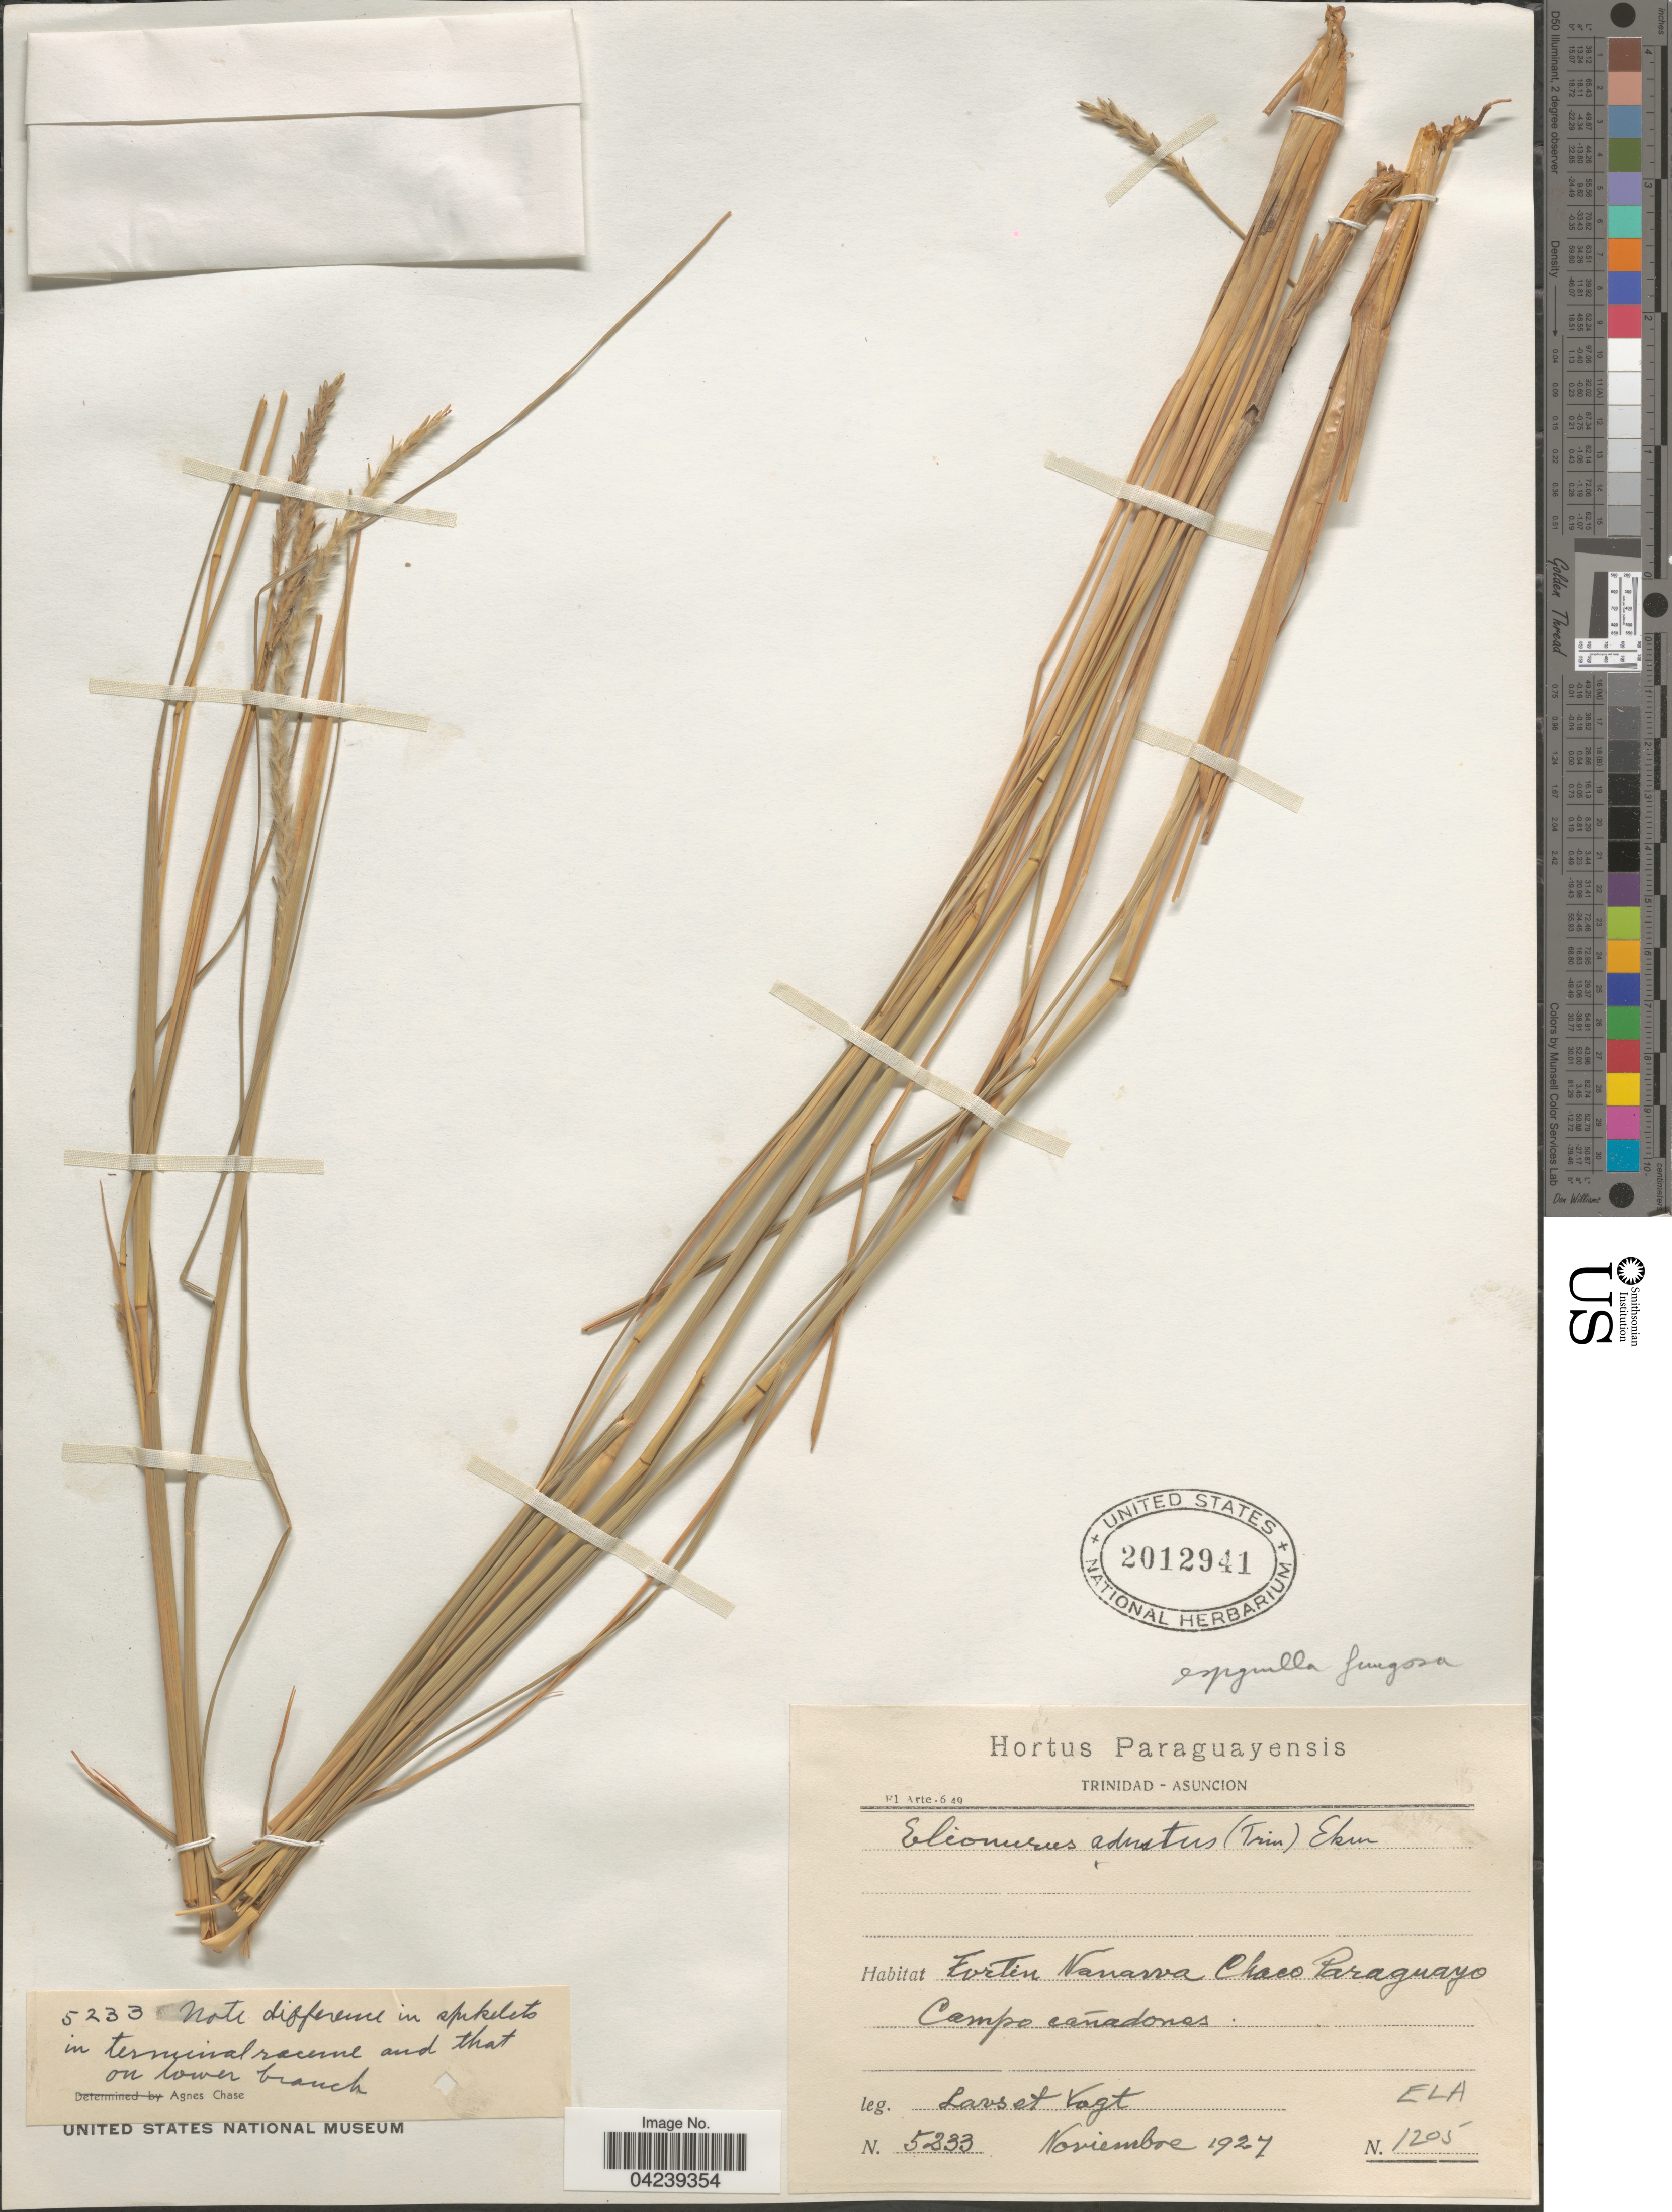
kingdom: Plantae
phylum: Tracheophyta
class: Liliopsida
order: Poales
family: Poaceae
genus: Elionurus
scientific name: Elionurus tripsacoides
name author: Humb. & Bonpl. ex Willd.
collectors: Laus & Vogt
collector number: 5233/1205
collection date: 1927-11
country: Paraguay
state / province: Asuncion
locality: Trinidad-Asuncion. Fortin Nanawa. Chaco Paraguayo. Campo cañadones.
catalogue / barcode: US 2012941